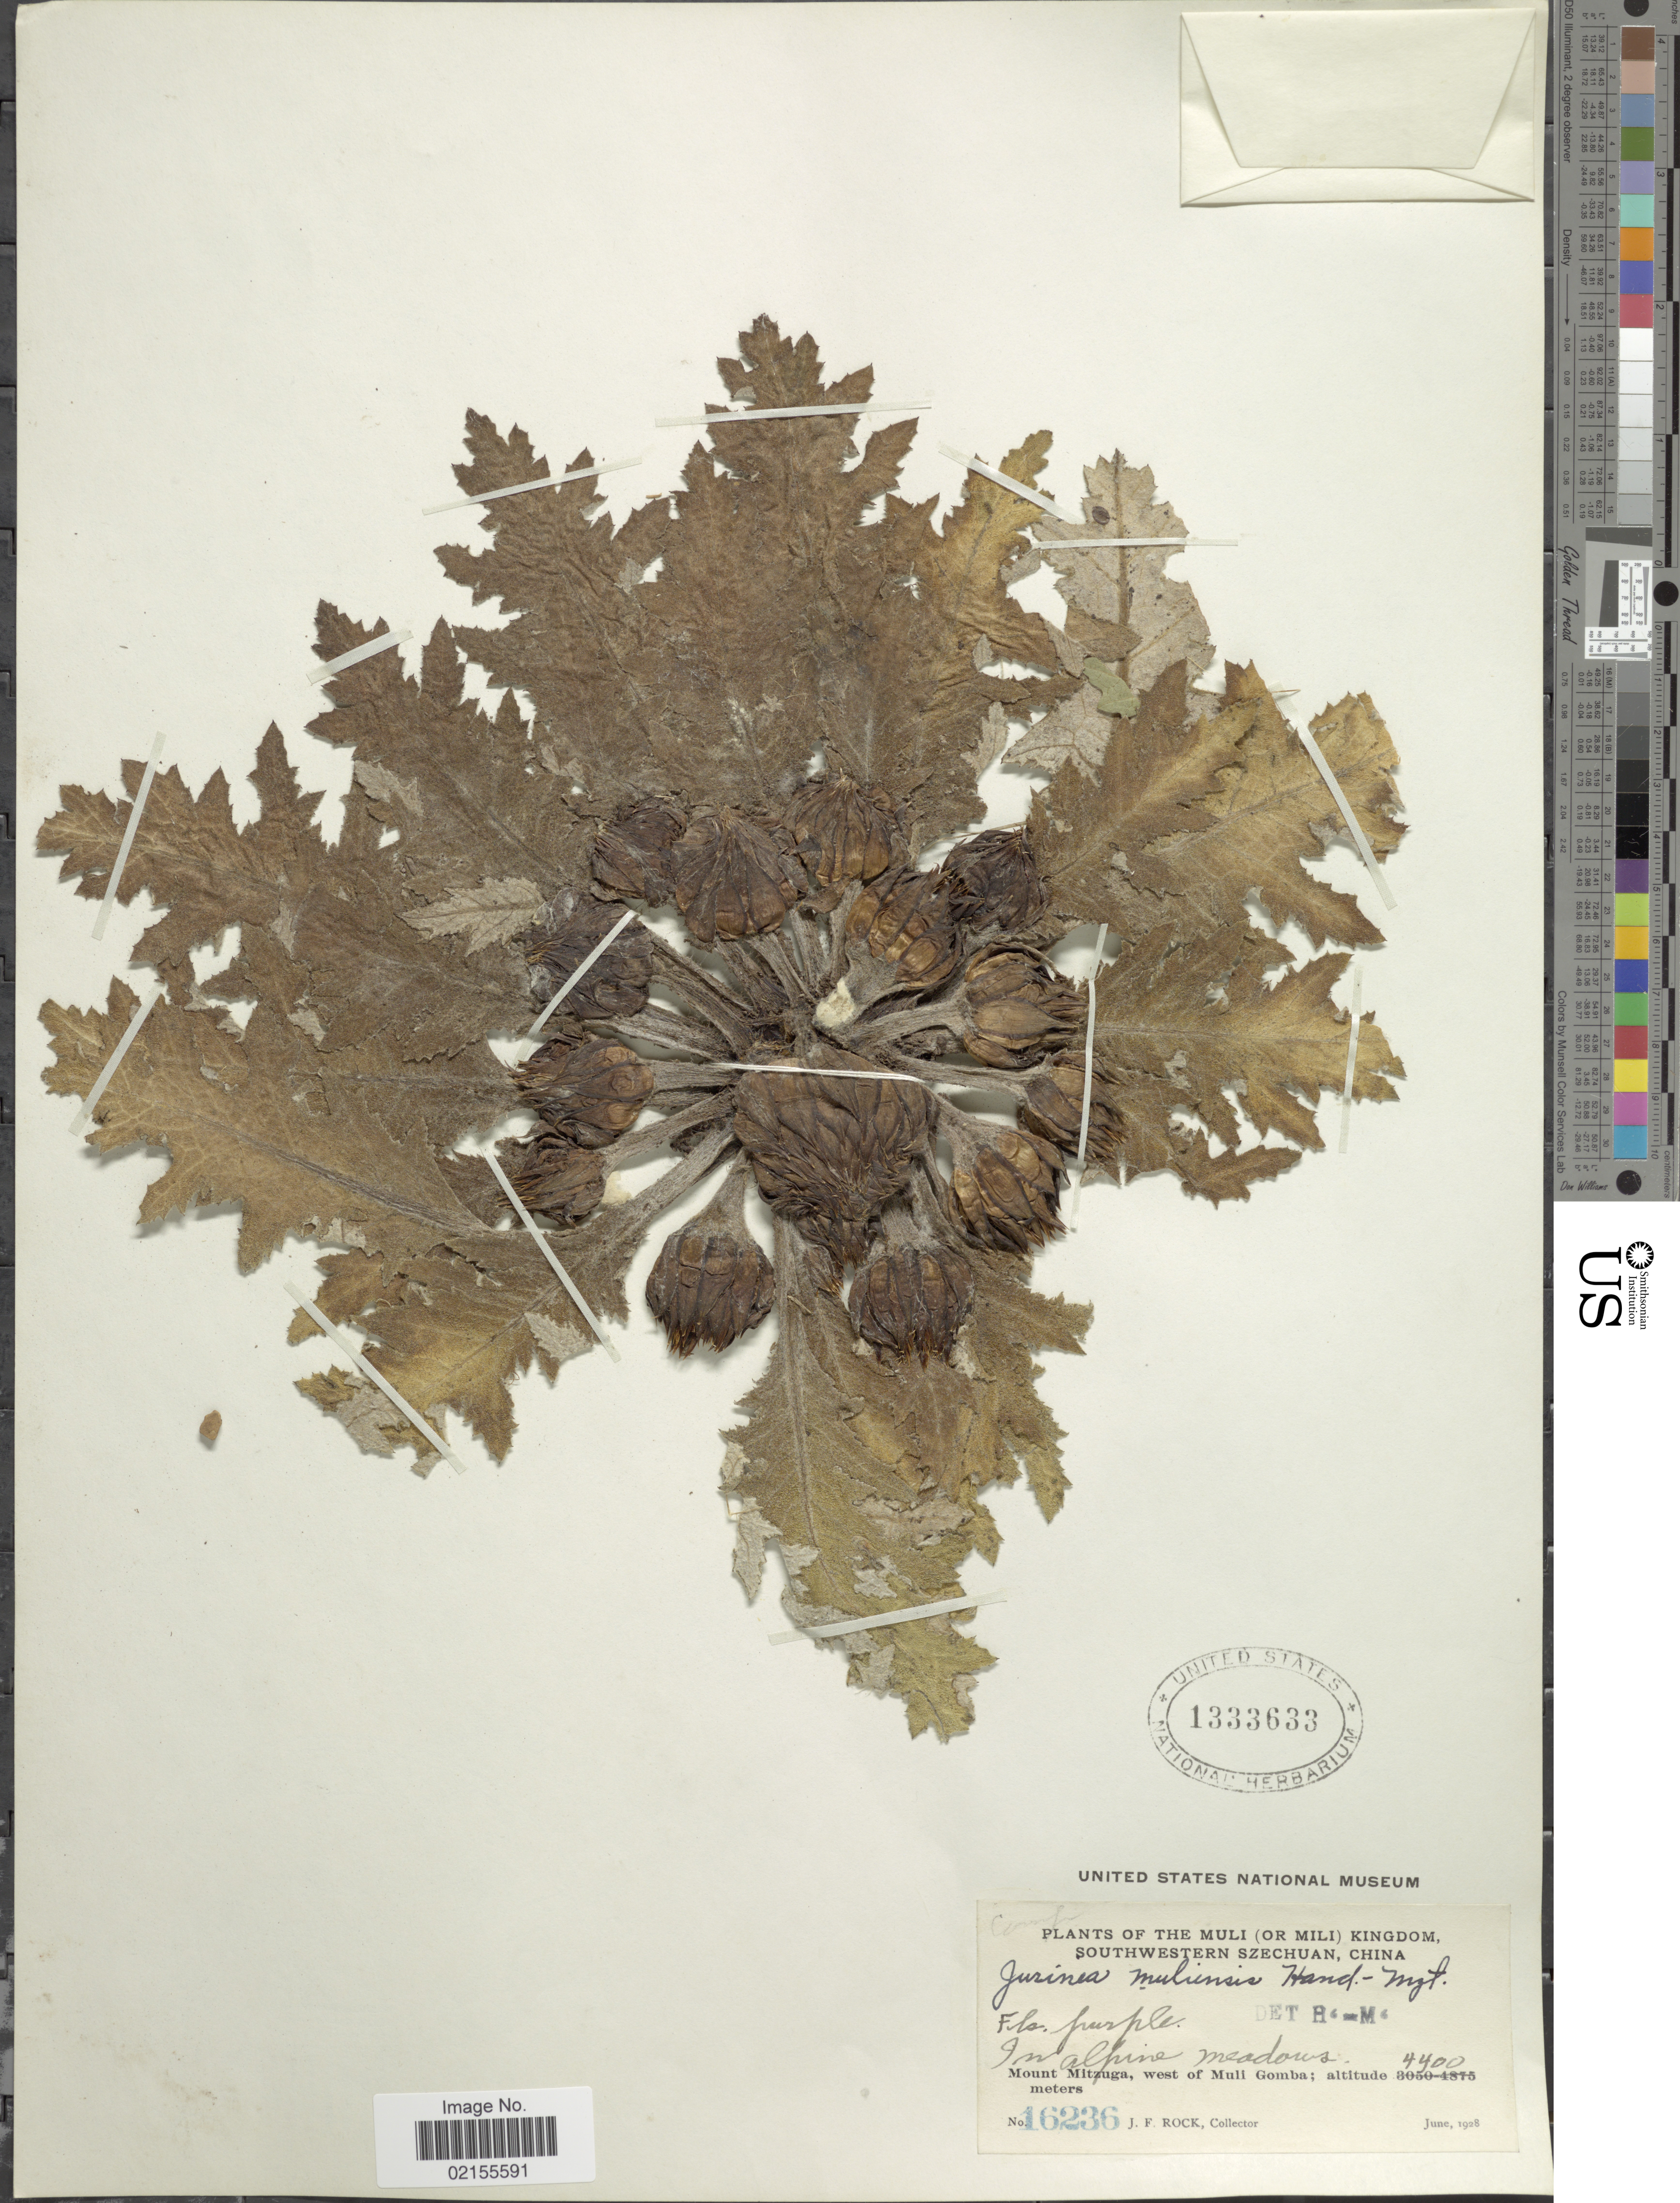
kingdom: Plantae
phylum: Tracheophyta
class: Magnoliopsida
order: Asterales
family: Asteraceae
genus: Dolomiaea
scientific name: Dolomiaea souliei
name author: (Franch.) C. Shih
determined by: Chen, Yousheng S.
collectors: J. Rock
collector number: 16236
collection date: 1928-06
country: China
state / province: Sichuan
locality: The Muli (or Mili) Kingdom, Southwestern Szechuan, In alpine meadows, Mount Mitzuga, west of Muli Gomba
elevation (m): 4400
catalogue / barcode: US 1333633